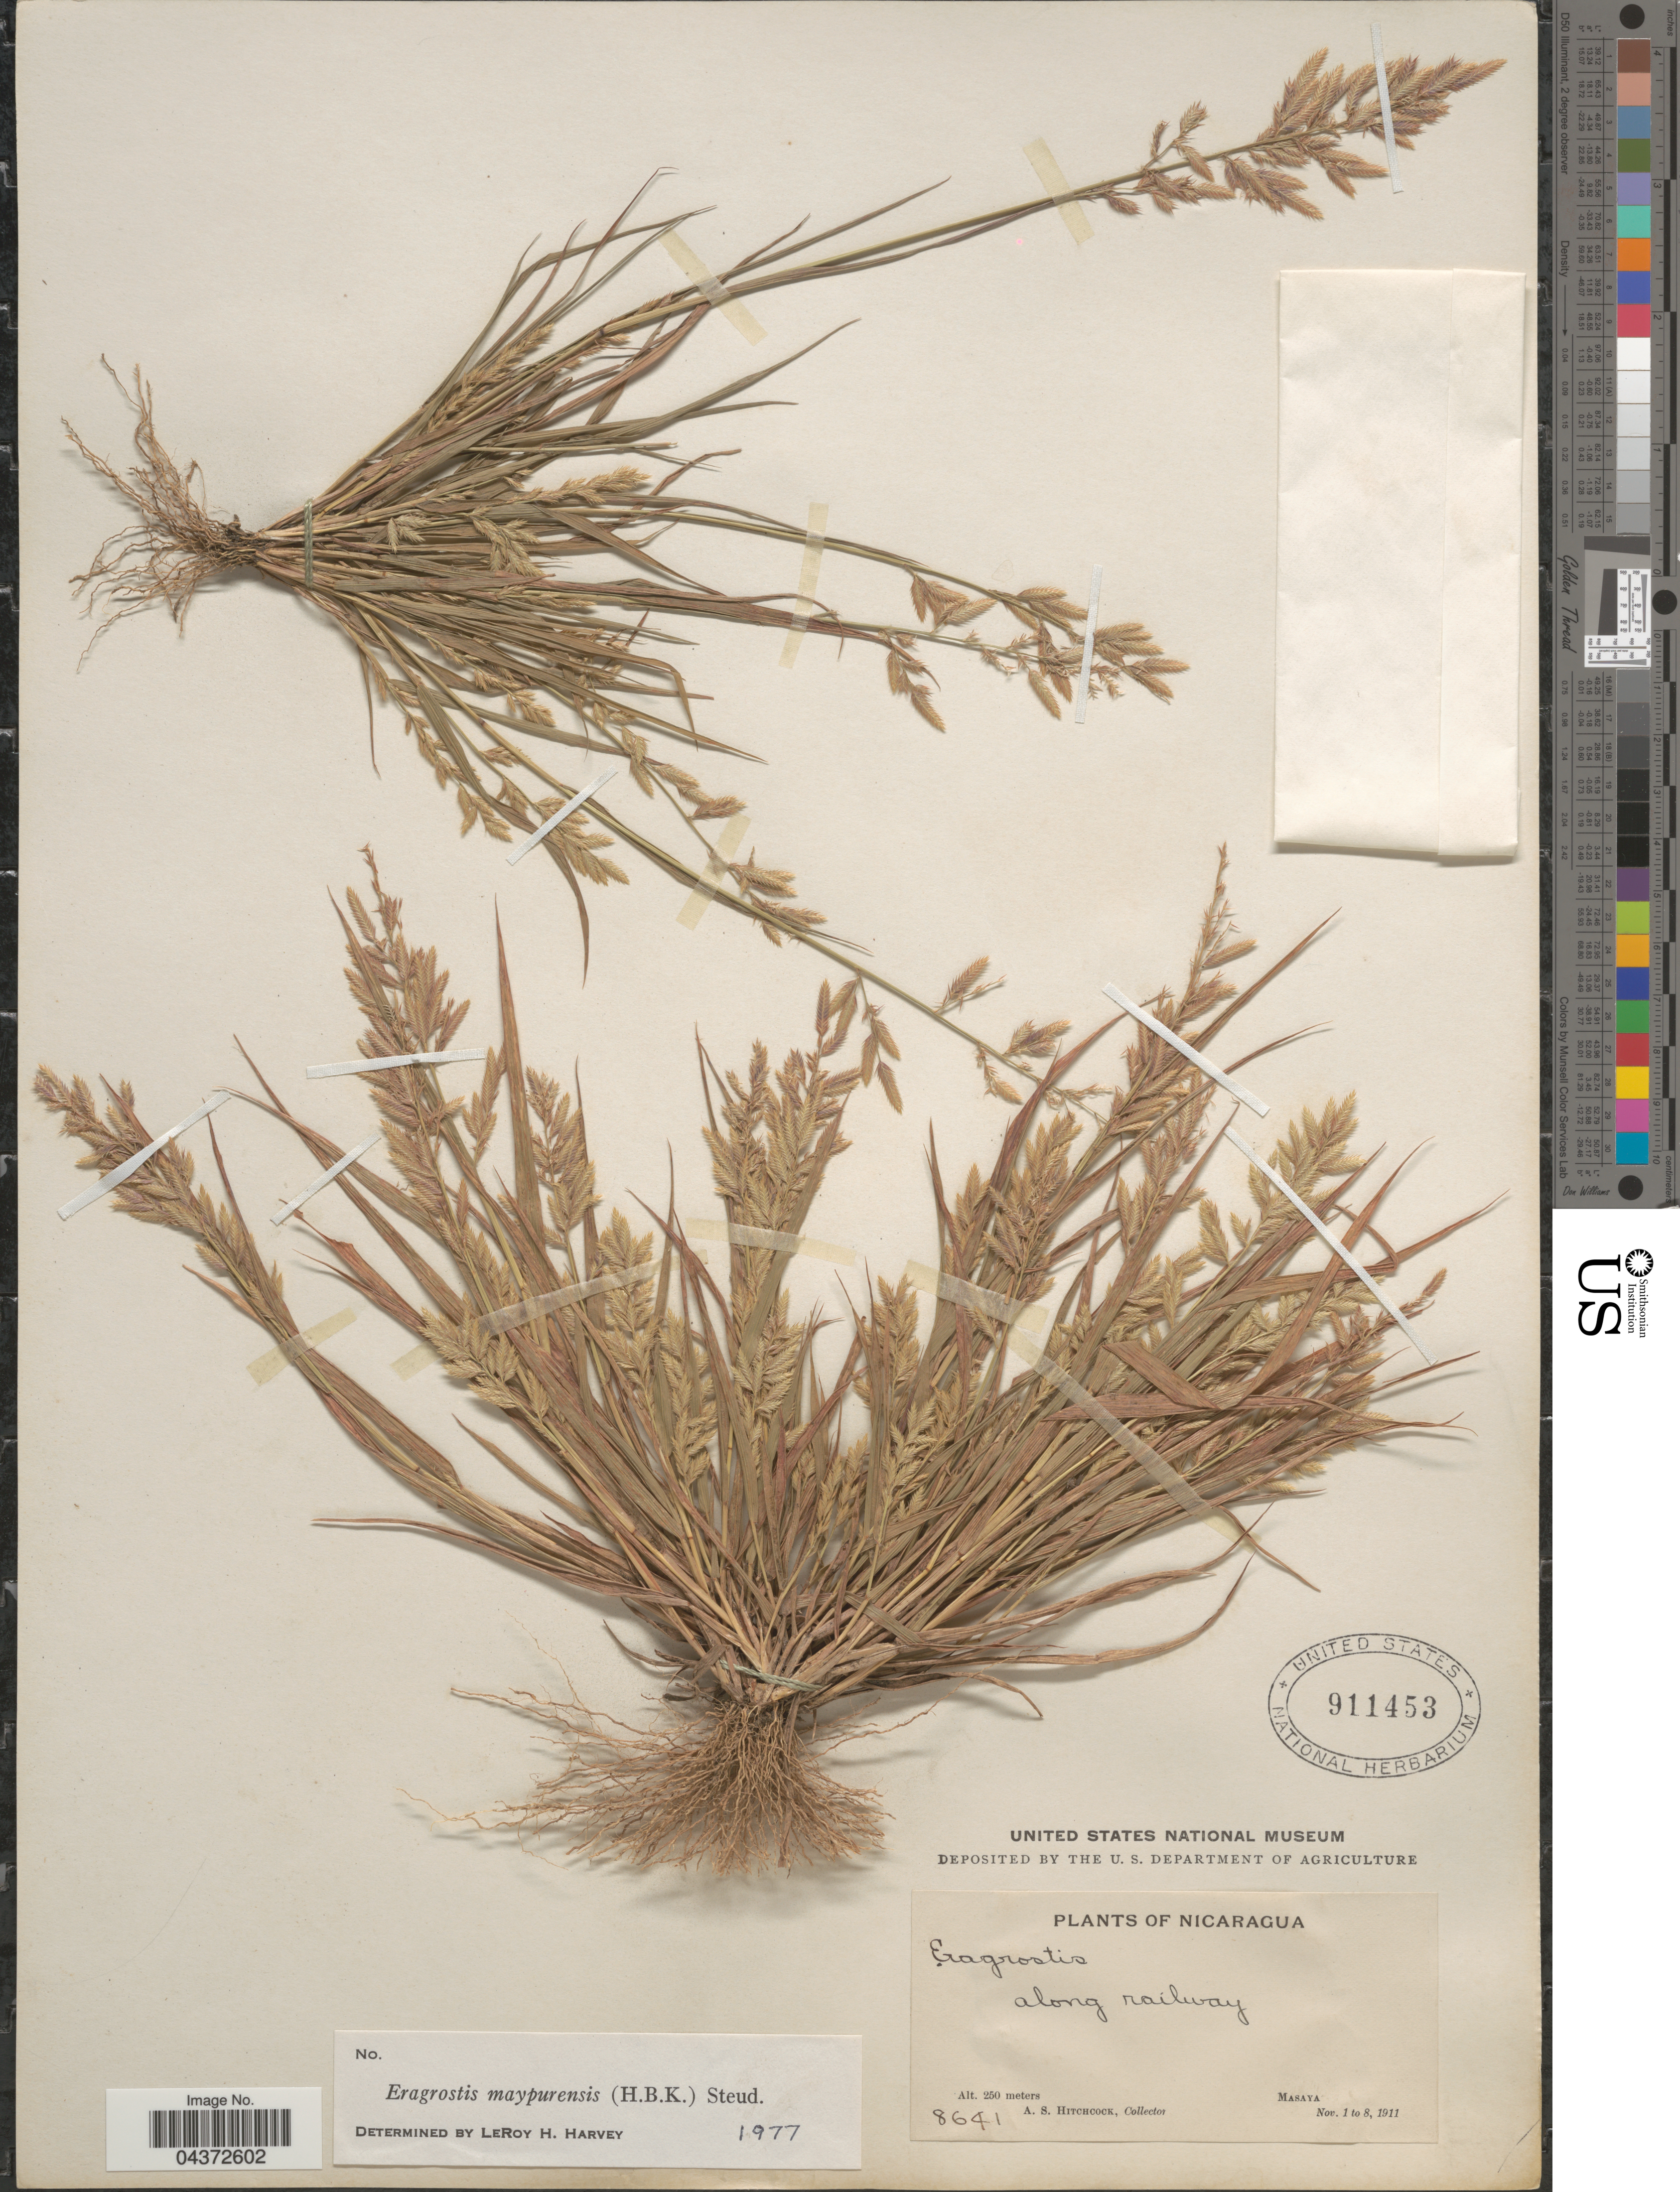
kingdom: Plantae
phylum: Tracheophyta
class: Liliopsida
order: Poales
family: Poaceae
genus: Eragrostis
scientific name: Eragrostis maypurensis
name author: (Kunth) Steud.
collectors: A. S. Hitchcock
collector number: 8641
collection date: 1911-11-01/1911-11-08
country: Nicaragua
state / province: Masaya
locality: Along railway.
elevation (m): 250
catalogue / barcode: US 911453